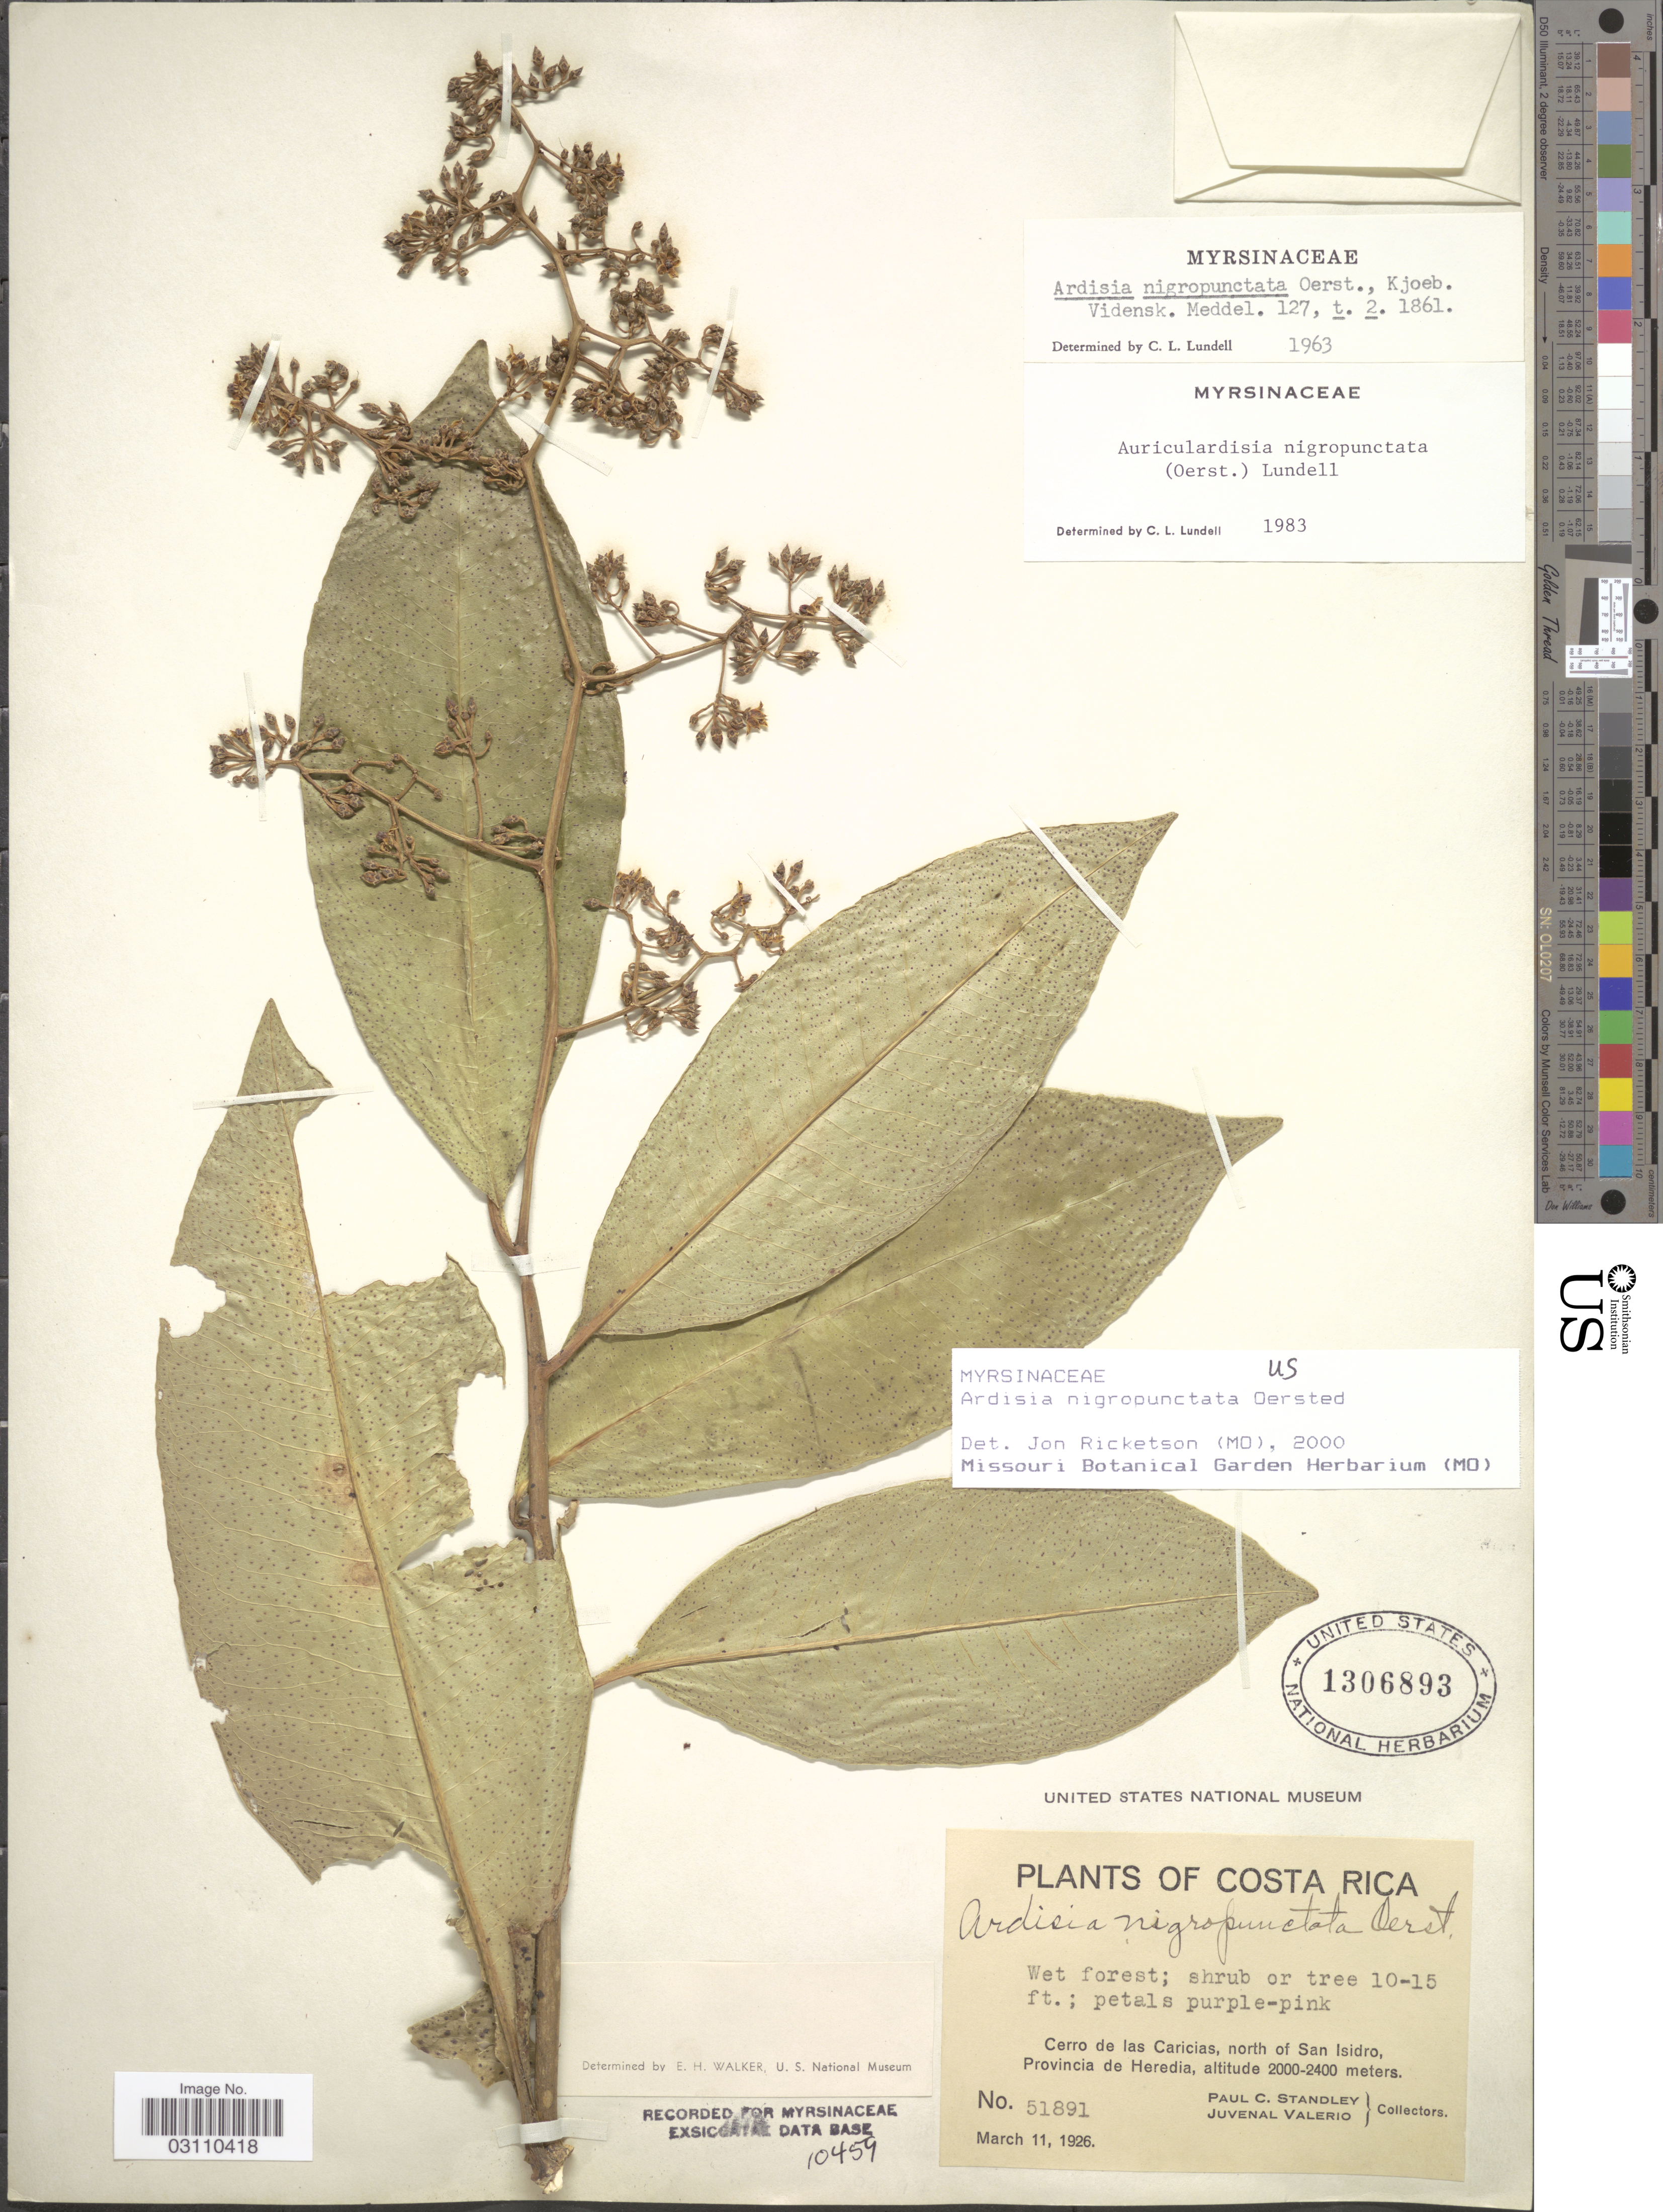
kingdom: Plantae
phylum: Tracheophyta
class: Magnoliopsida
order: Ericales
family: Primulaceae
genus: Ardisia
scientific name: Ardisia nigropunctata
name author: Oerst.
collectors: P. C. Standley & J. Valerio R.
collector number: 51891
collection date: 1926-03-11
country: Costa Rica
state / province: Heredia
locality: Cerro de las Caricias, north of San Isidro.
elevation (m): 2000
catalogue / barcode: US 1306893